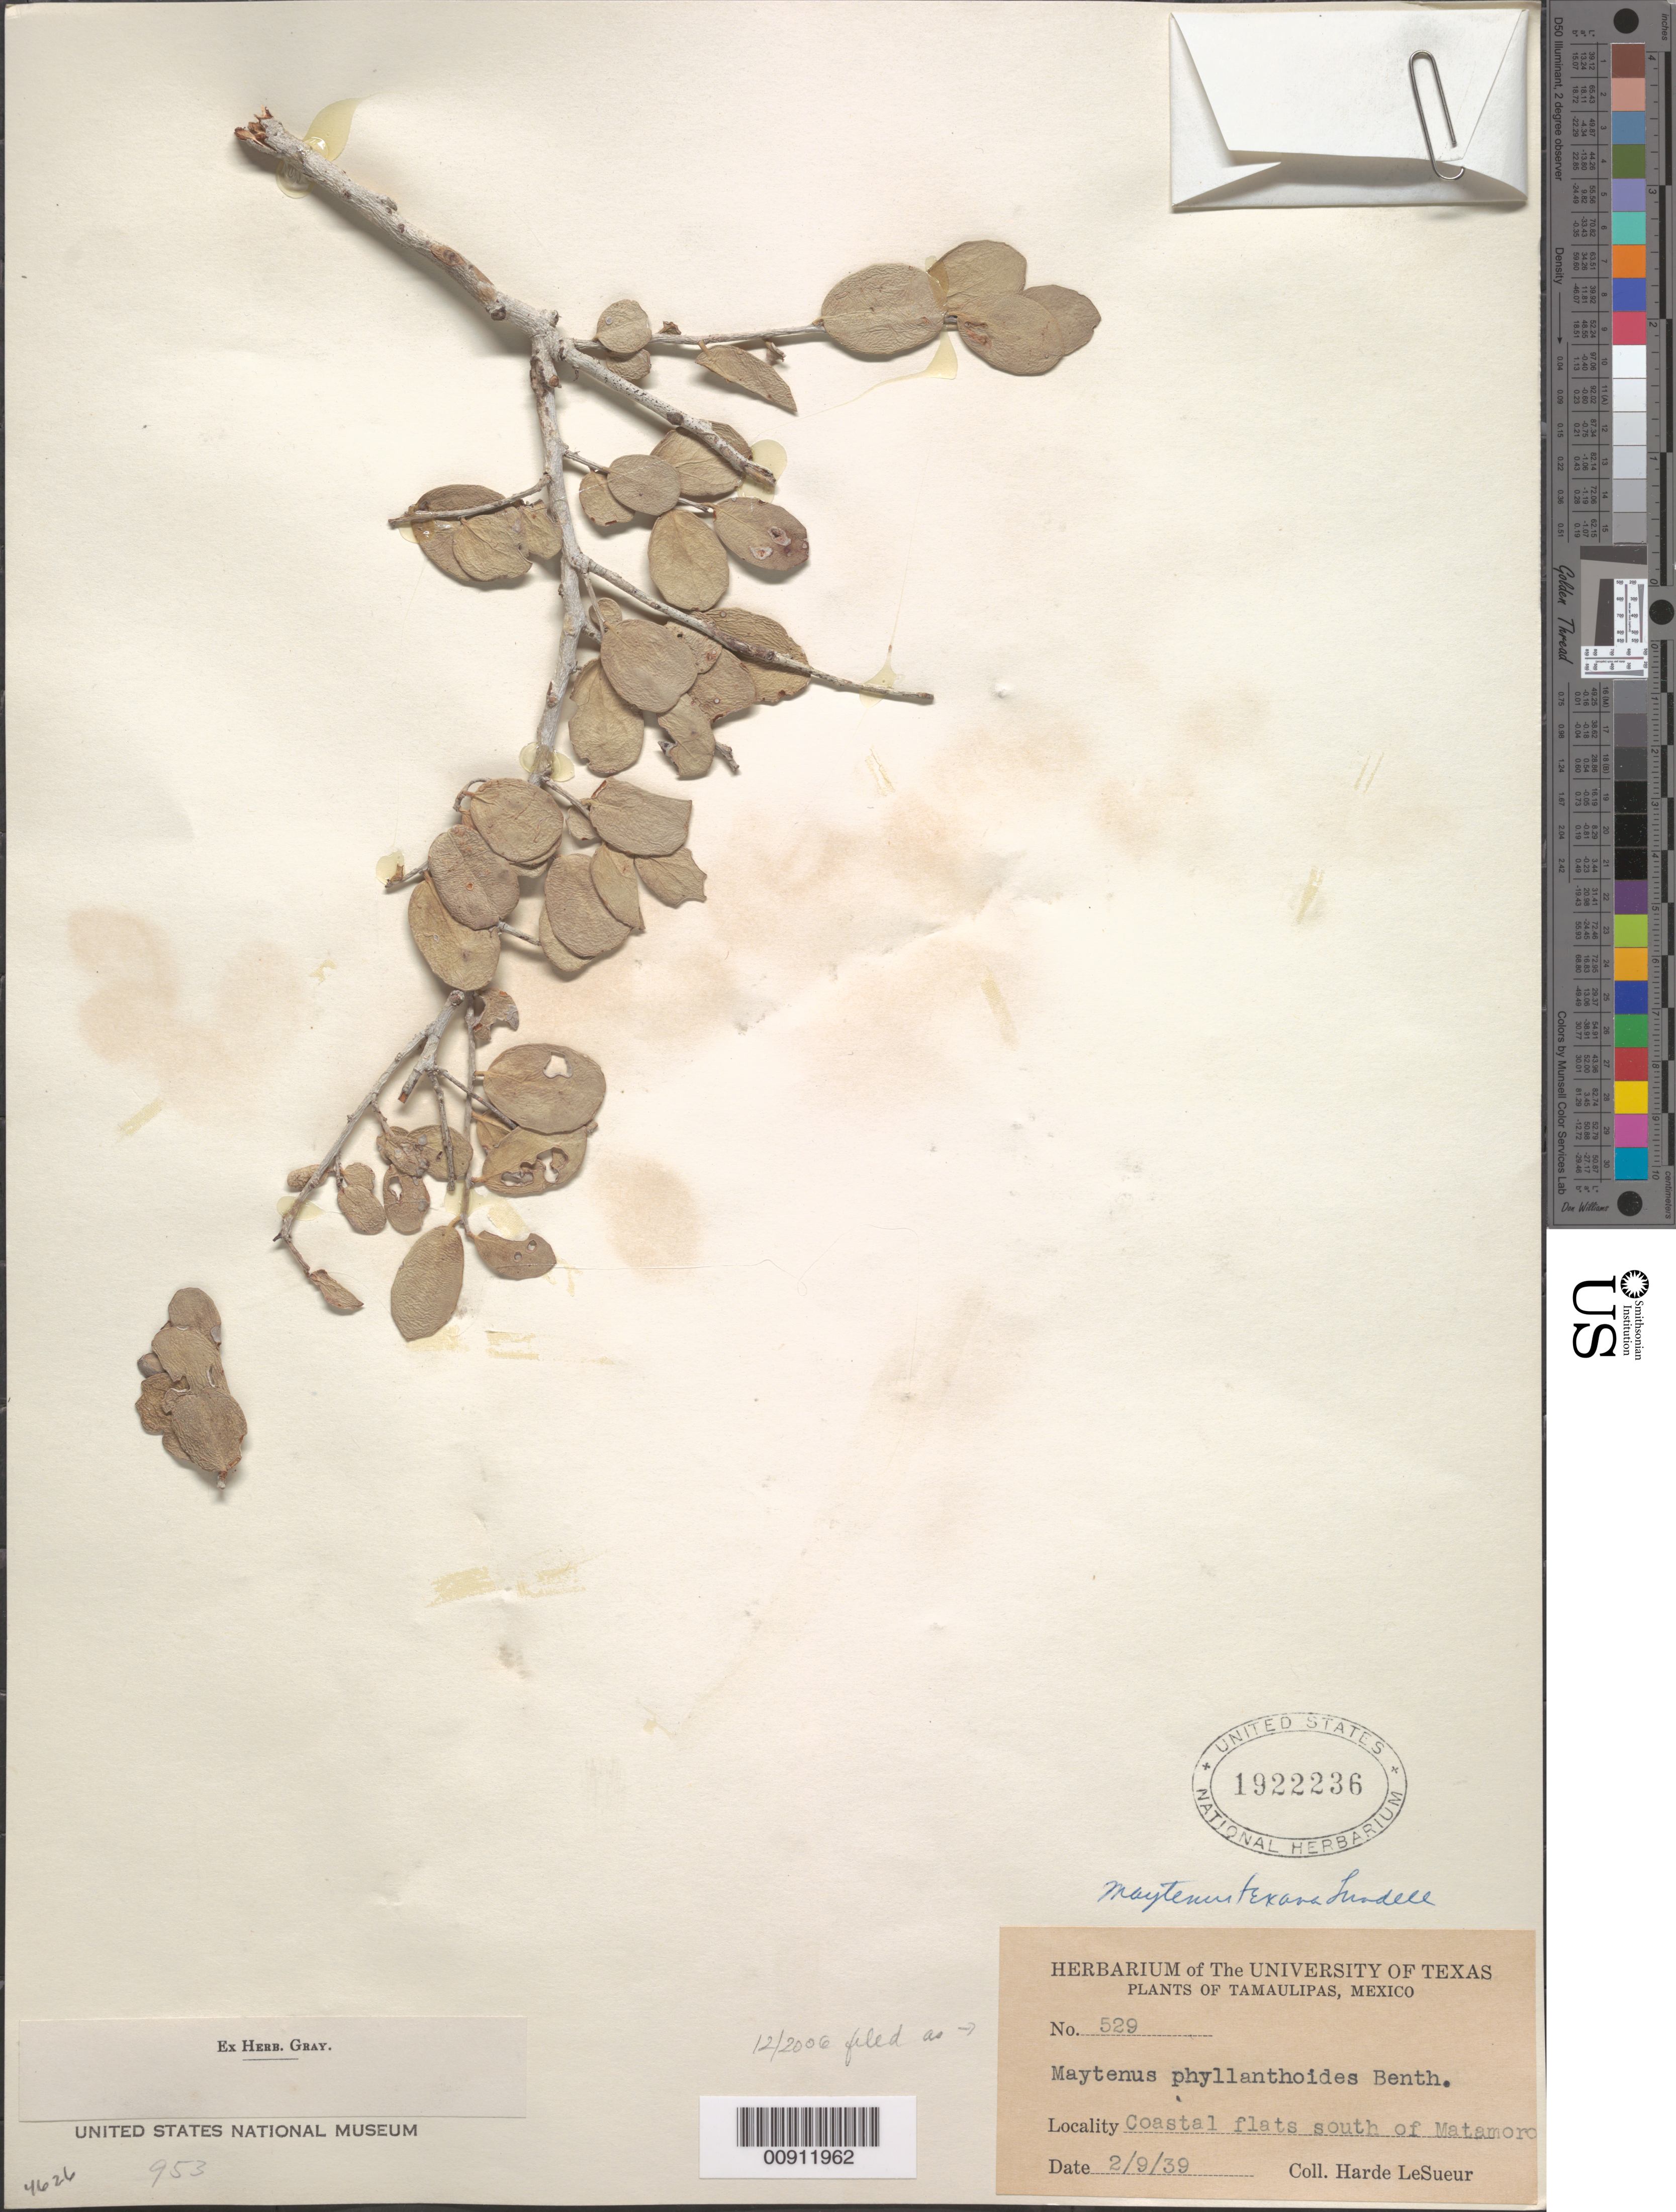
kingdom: Plantae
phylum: Tracheophyta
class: Magnoliopsida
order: Celastrales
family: Celastraceae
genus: Tricerma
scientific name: Tricerma texanum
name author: (Lundell) Lundell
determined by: Strong, Mark T., (BOT), Smithsonian Institution - National Museum of Natural History (UNITED STATES)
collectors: D. H. LeSueur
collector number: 529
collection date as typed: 09 Feb 1939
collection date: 1939-02-09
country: Mexico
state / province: Tamaulipas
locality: Coastal flats south of Matamoros, Tamaulipas.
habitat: Coastal flats.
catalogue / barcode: US 1922236